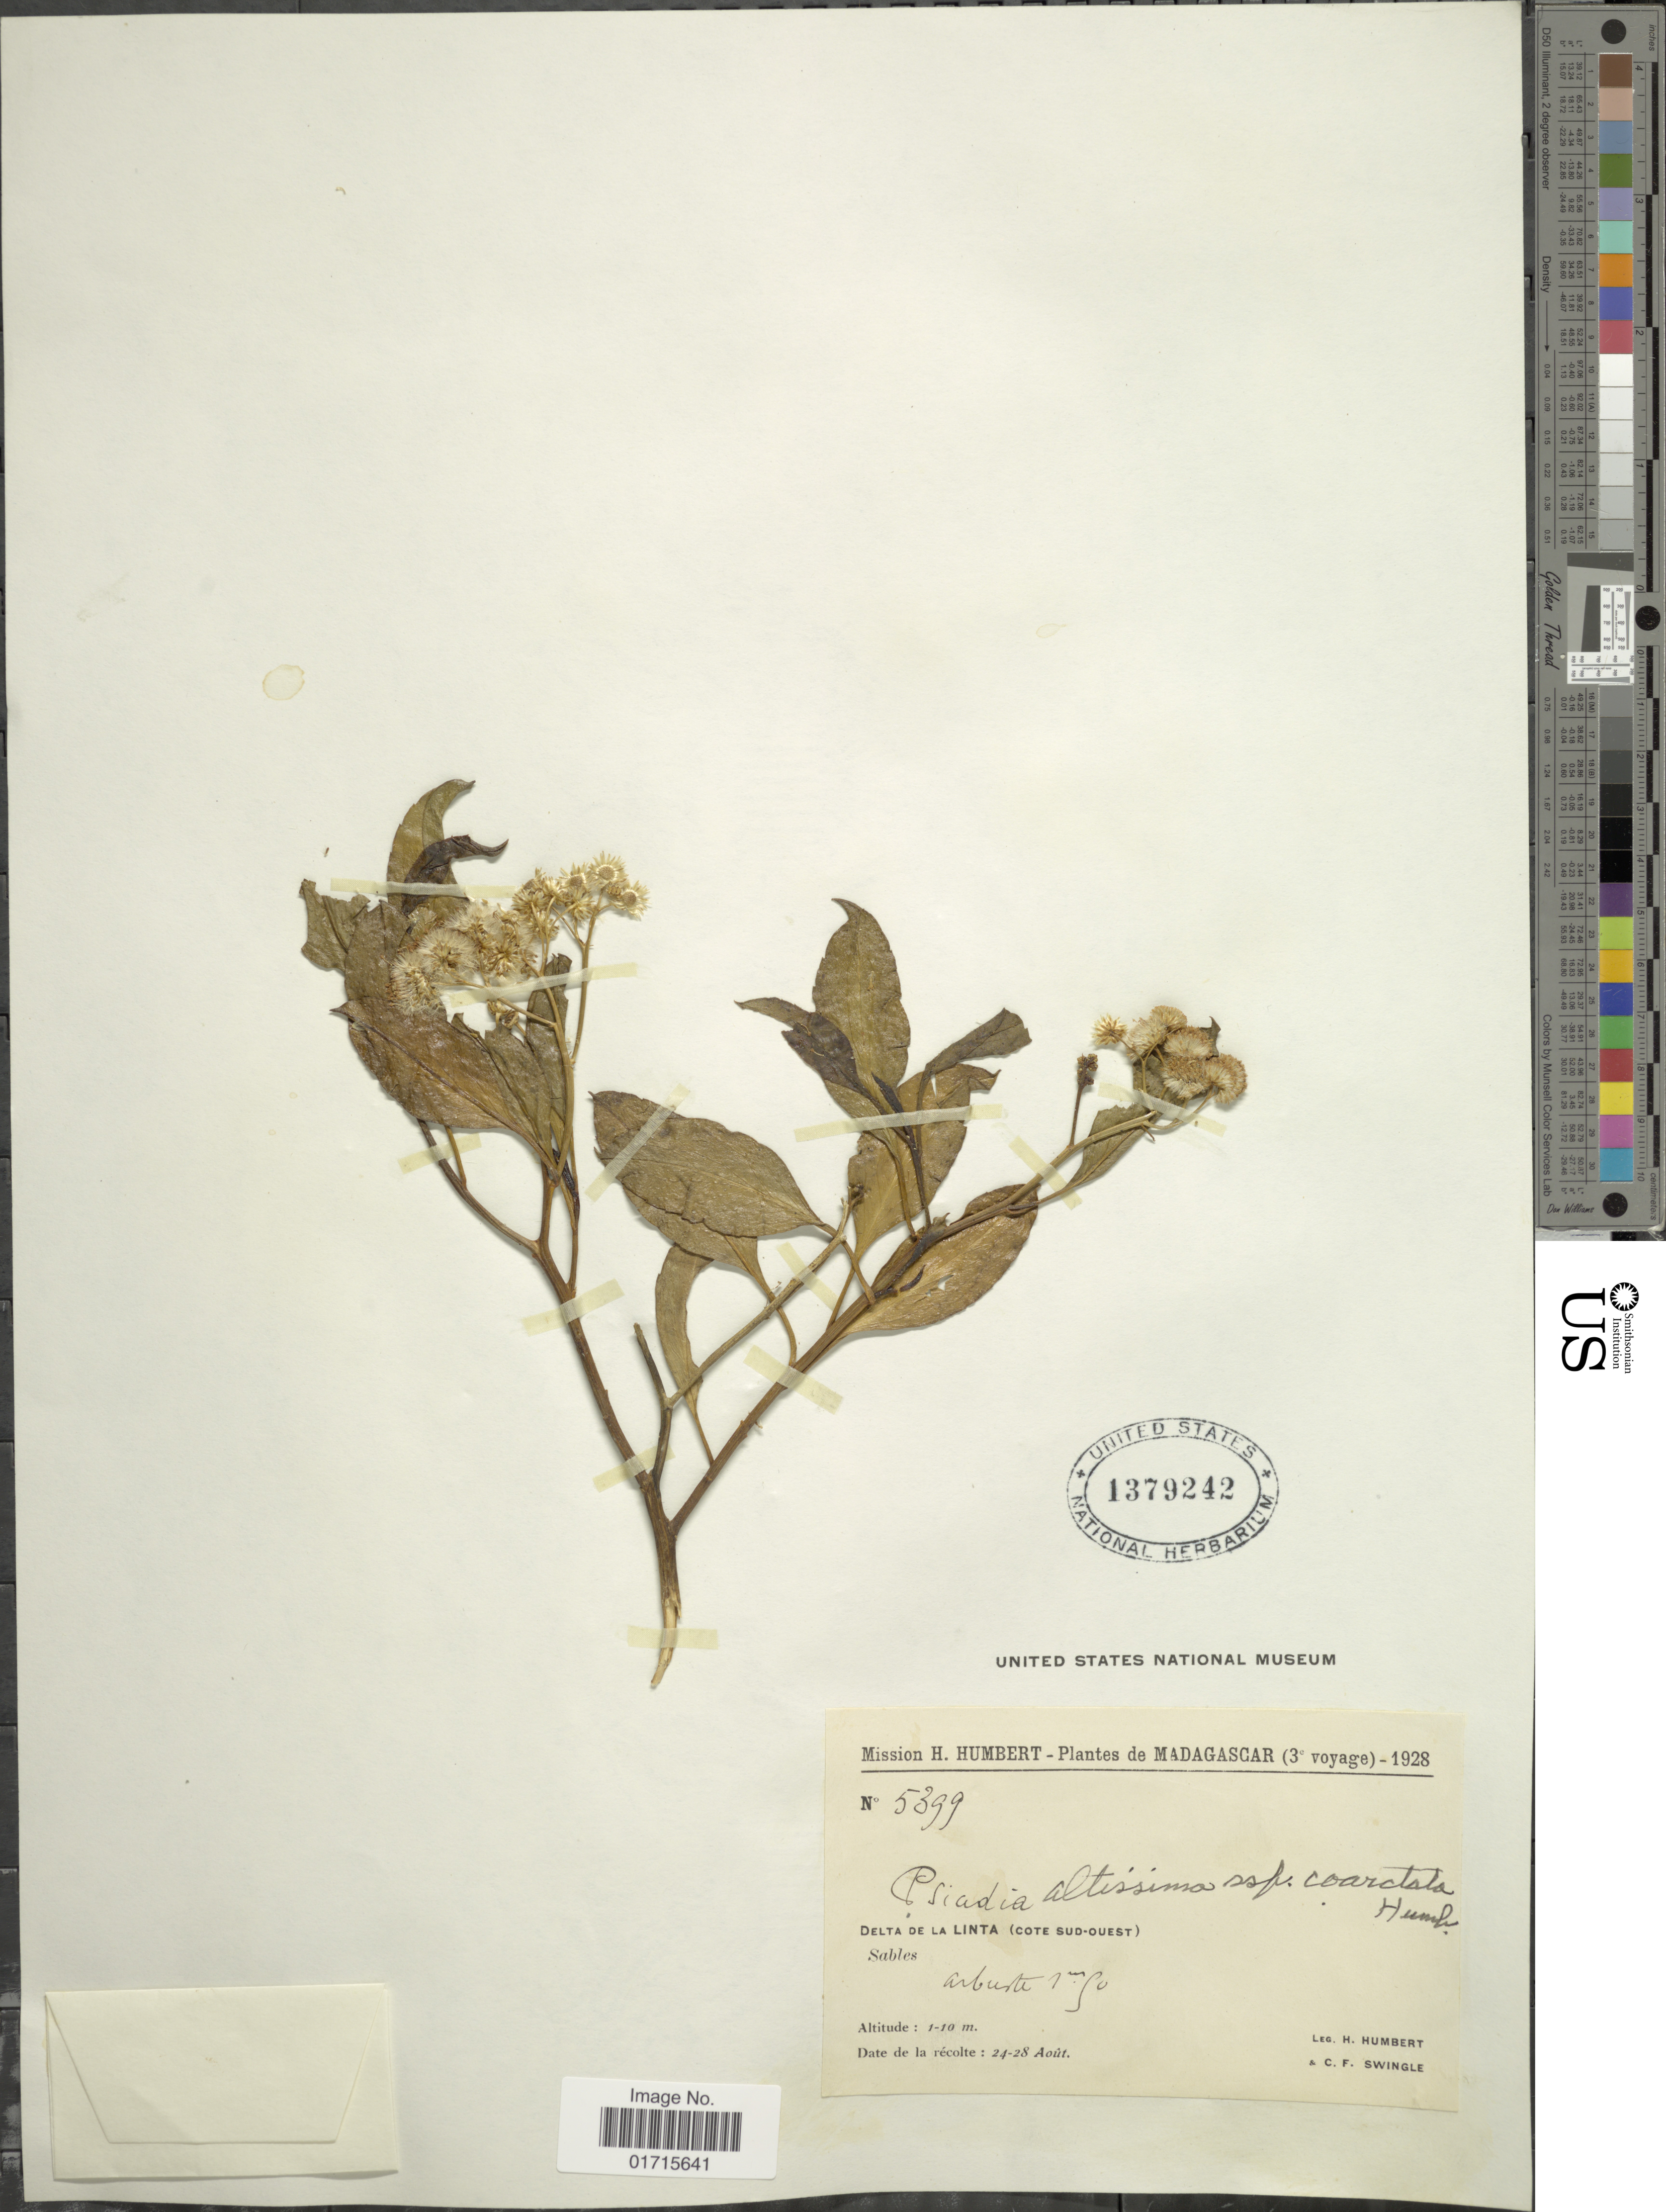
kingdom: Plantae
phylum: Tracheophyta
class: Magnoliopsida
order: Asterales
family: Asteraceae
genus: Psiadia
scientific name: Psiadia altissima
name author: Benth.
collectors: H. Humbert & C. Swingle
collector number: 5399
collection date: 1928-08-24/1928-08-28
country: Madagascar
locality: Delta de La Linta (Cote Sud-Ouest)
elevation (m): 1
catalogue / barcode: US 1379242